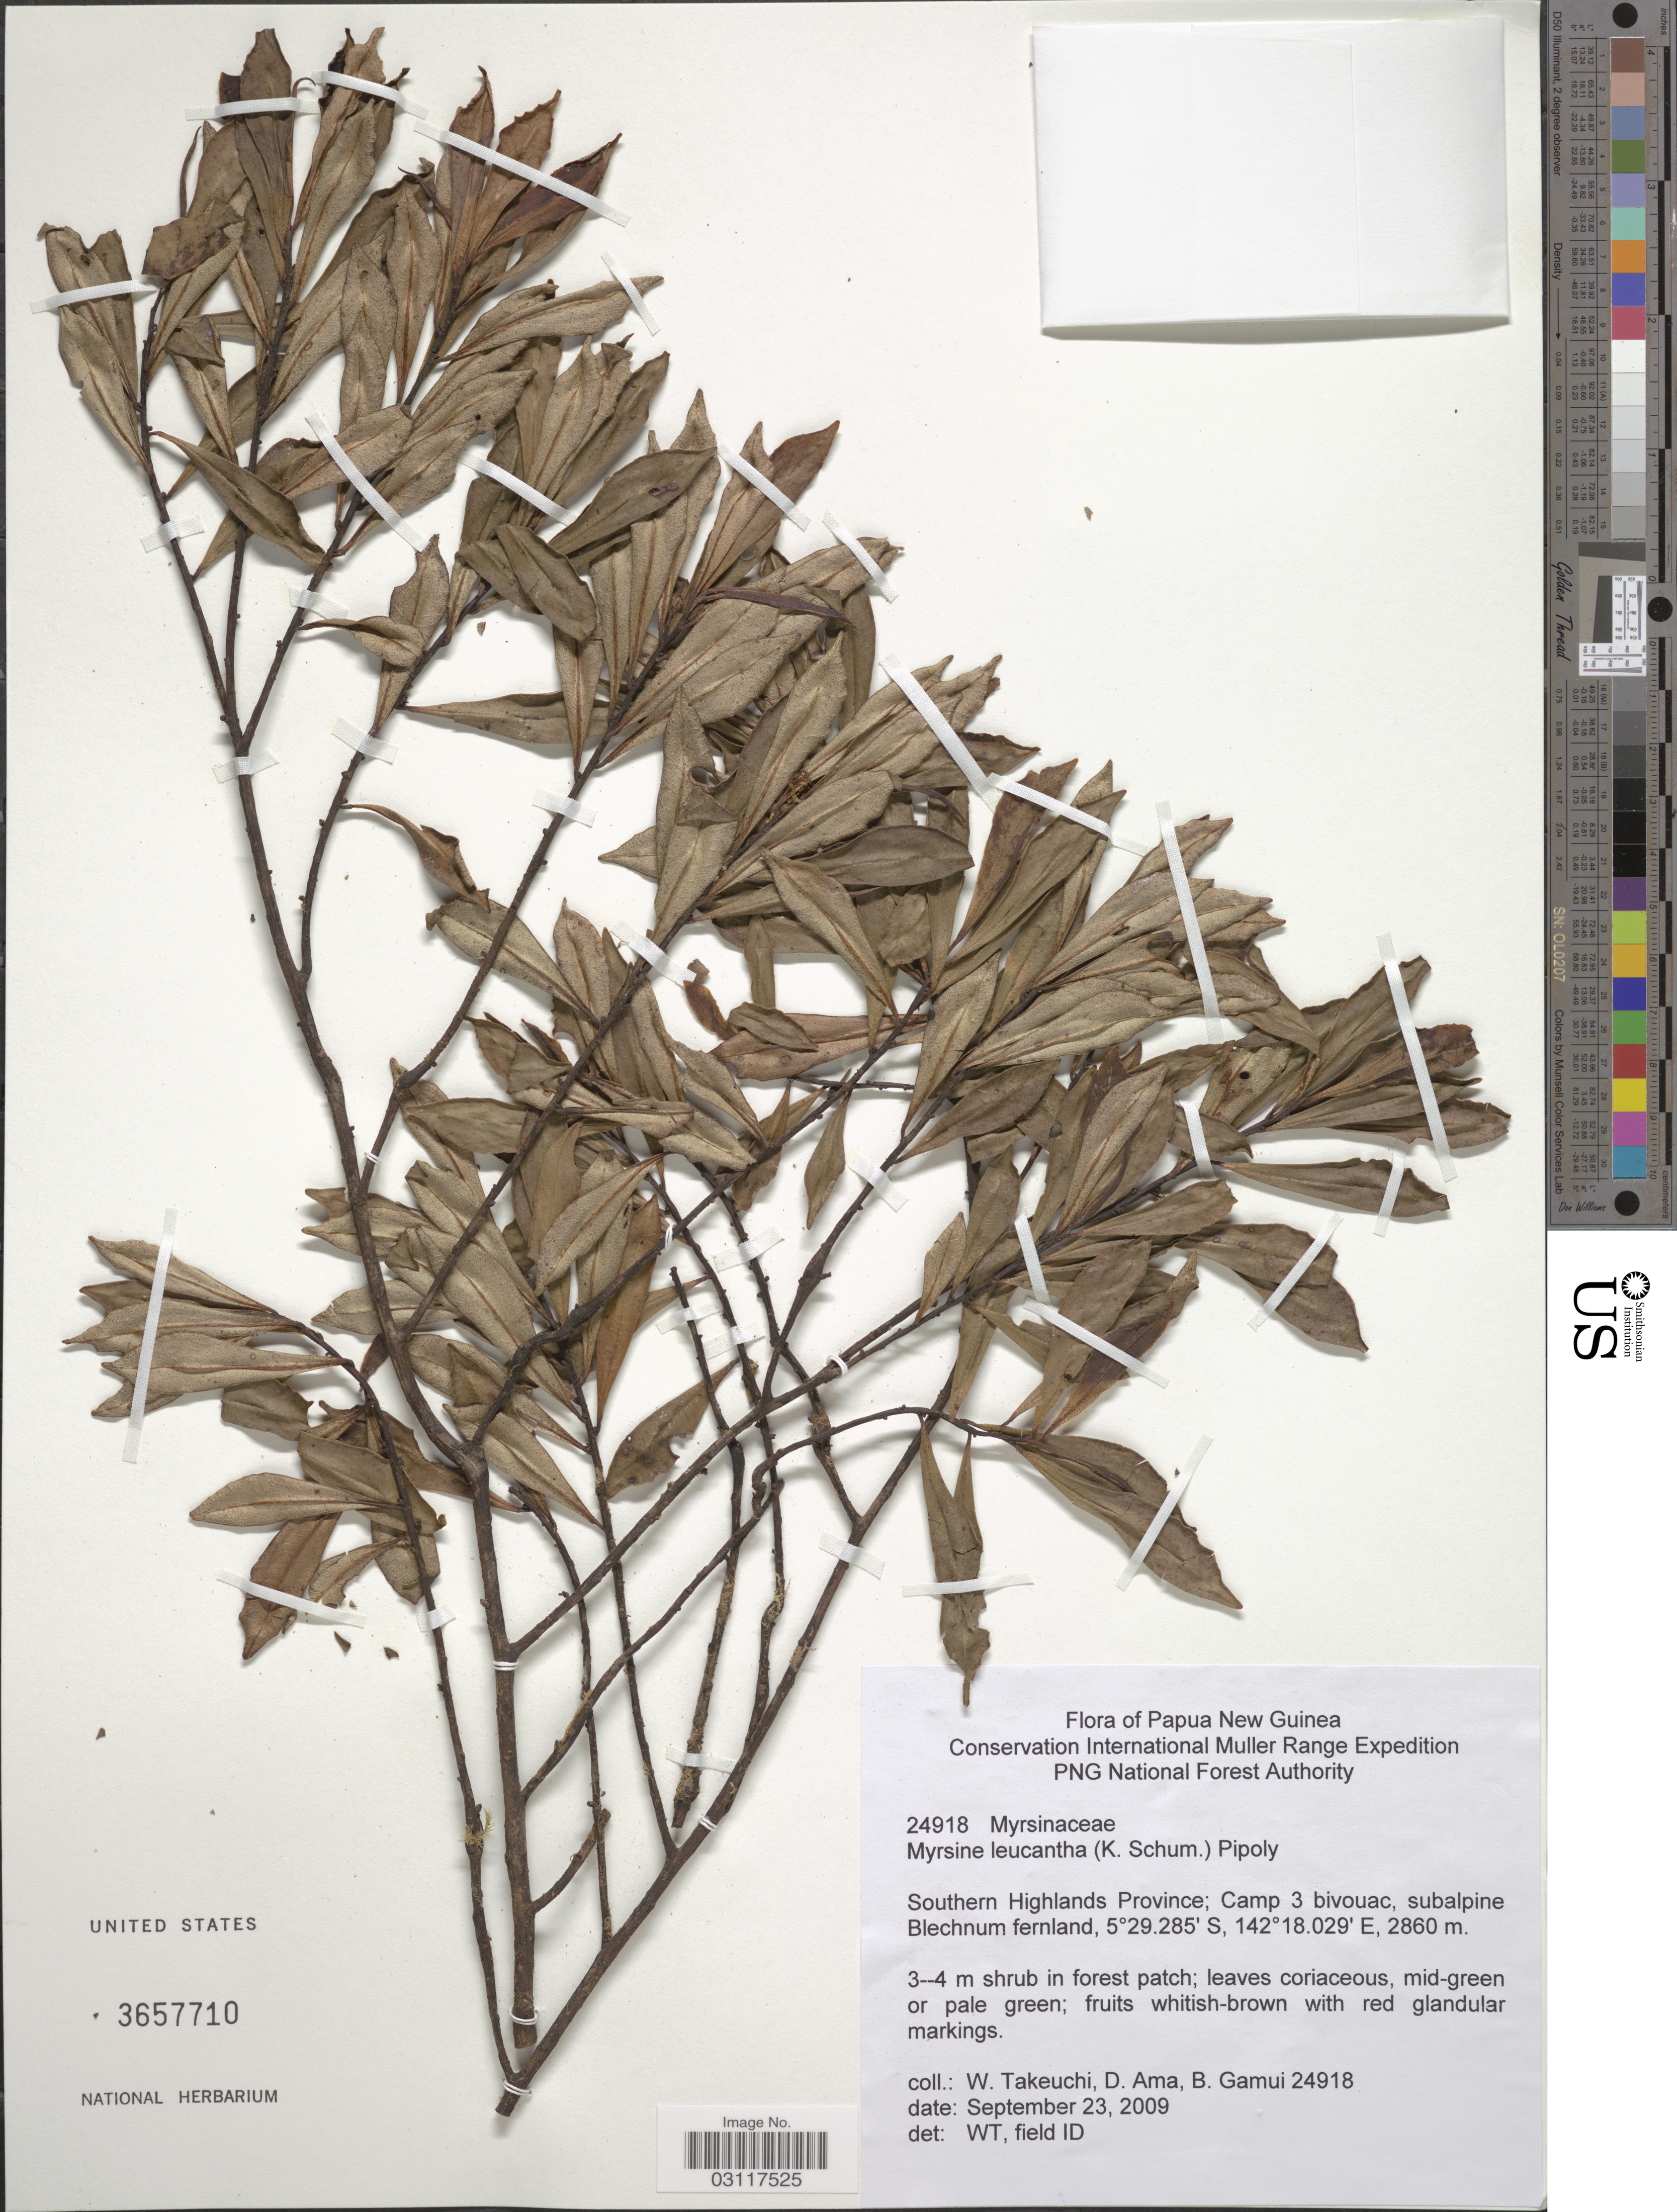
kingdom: Plantae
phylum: Tracheophyta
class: Magnoliopsida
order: Ericales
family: Primulaceae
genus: Myrsine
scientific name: Myrsine leucantha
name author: (K. Schum.) Pipoly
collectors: W. Takeuchi, D. Ama & B. Gamui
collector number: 24918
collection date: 2009-09-23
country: Papua New Guinea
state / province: Southern Highlands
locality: Southern Highlands Province: Camp 3 bivouac, subalpine Blechnum fernland.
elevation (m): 2860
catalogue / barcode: US 3657710